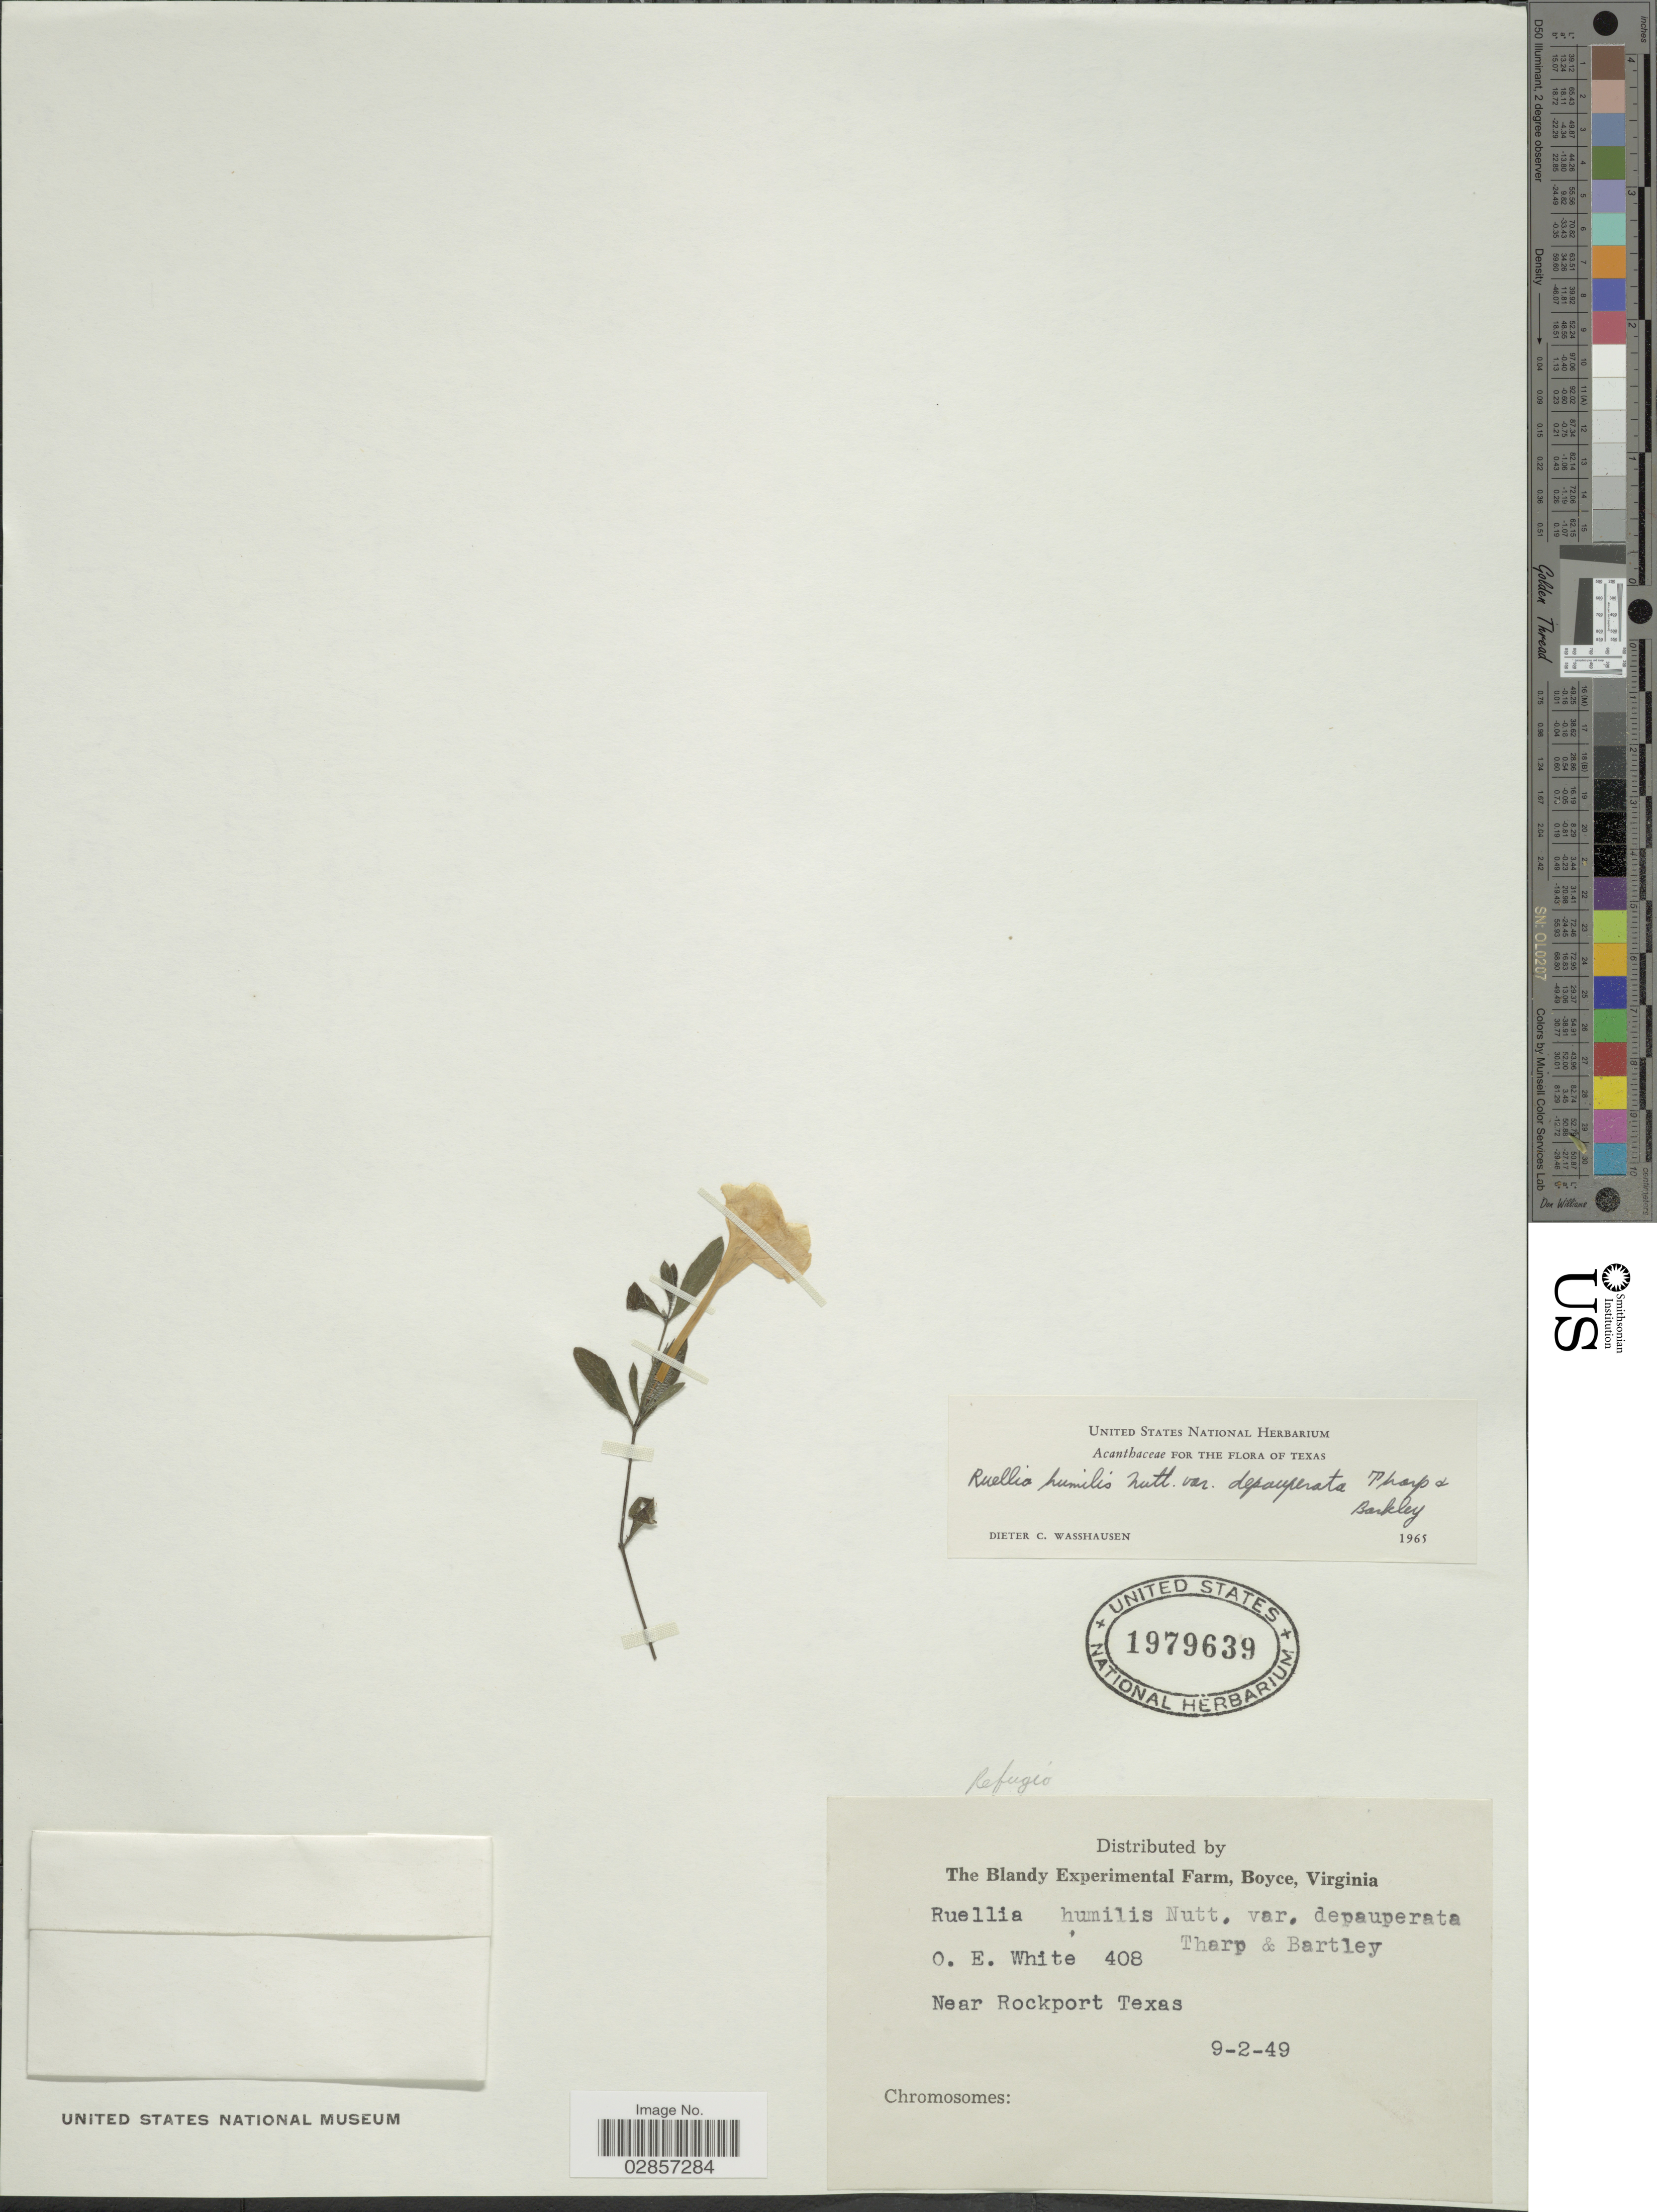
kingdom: Plantae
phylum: Tracheophyta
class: Magnoliopsida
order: Lamiales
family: Acanthaceae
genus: Ruellia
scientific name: Ruellia humilis var. depauperata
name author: Tharp & F.A. Barkley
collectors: O. E. White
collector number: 408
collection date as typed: Transcribed d/m/y: 2/9/49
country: United States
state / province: Texas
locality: Near Rockport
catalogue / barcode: US 1979639